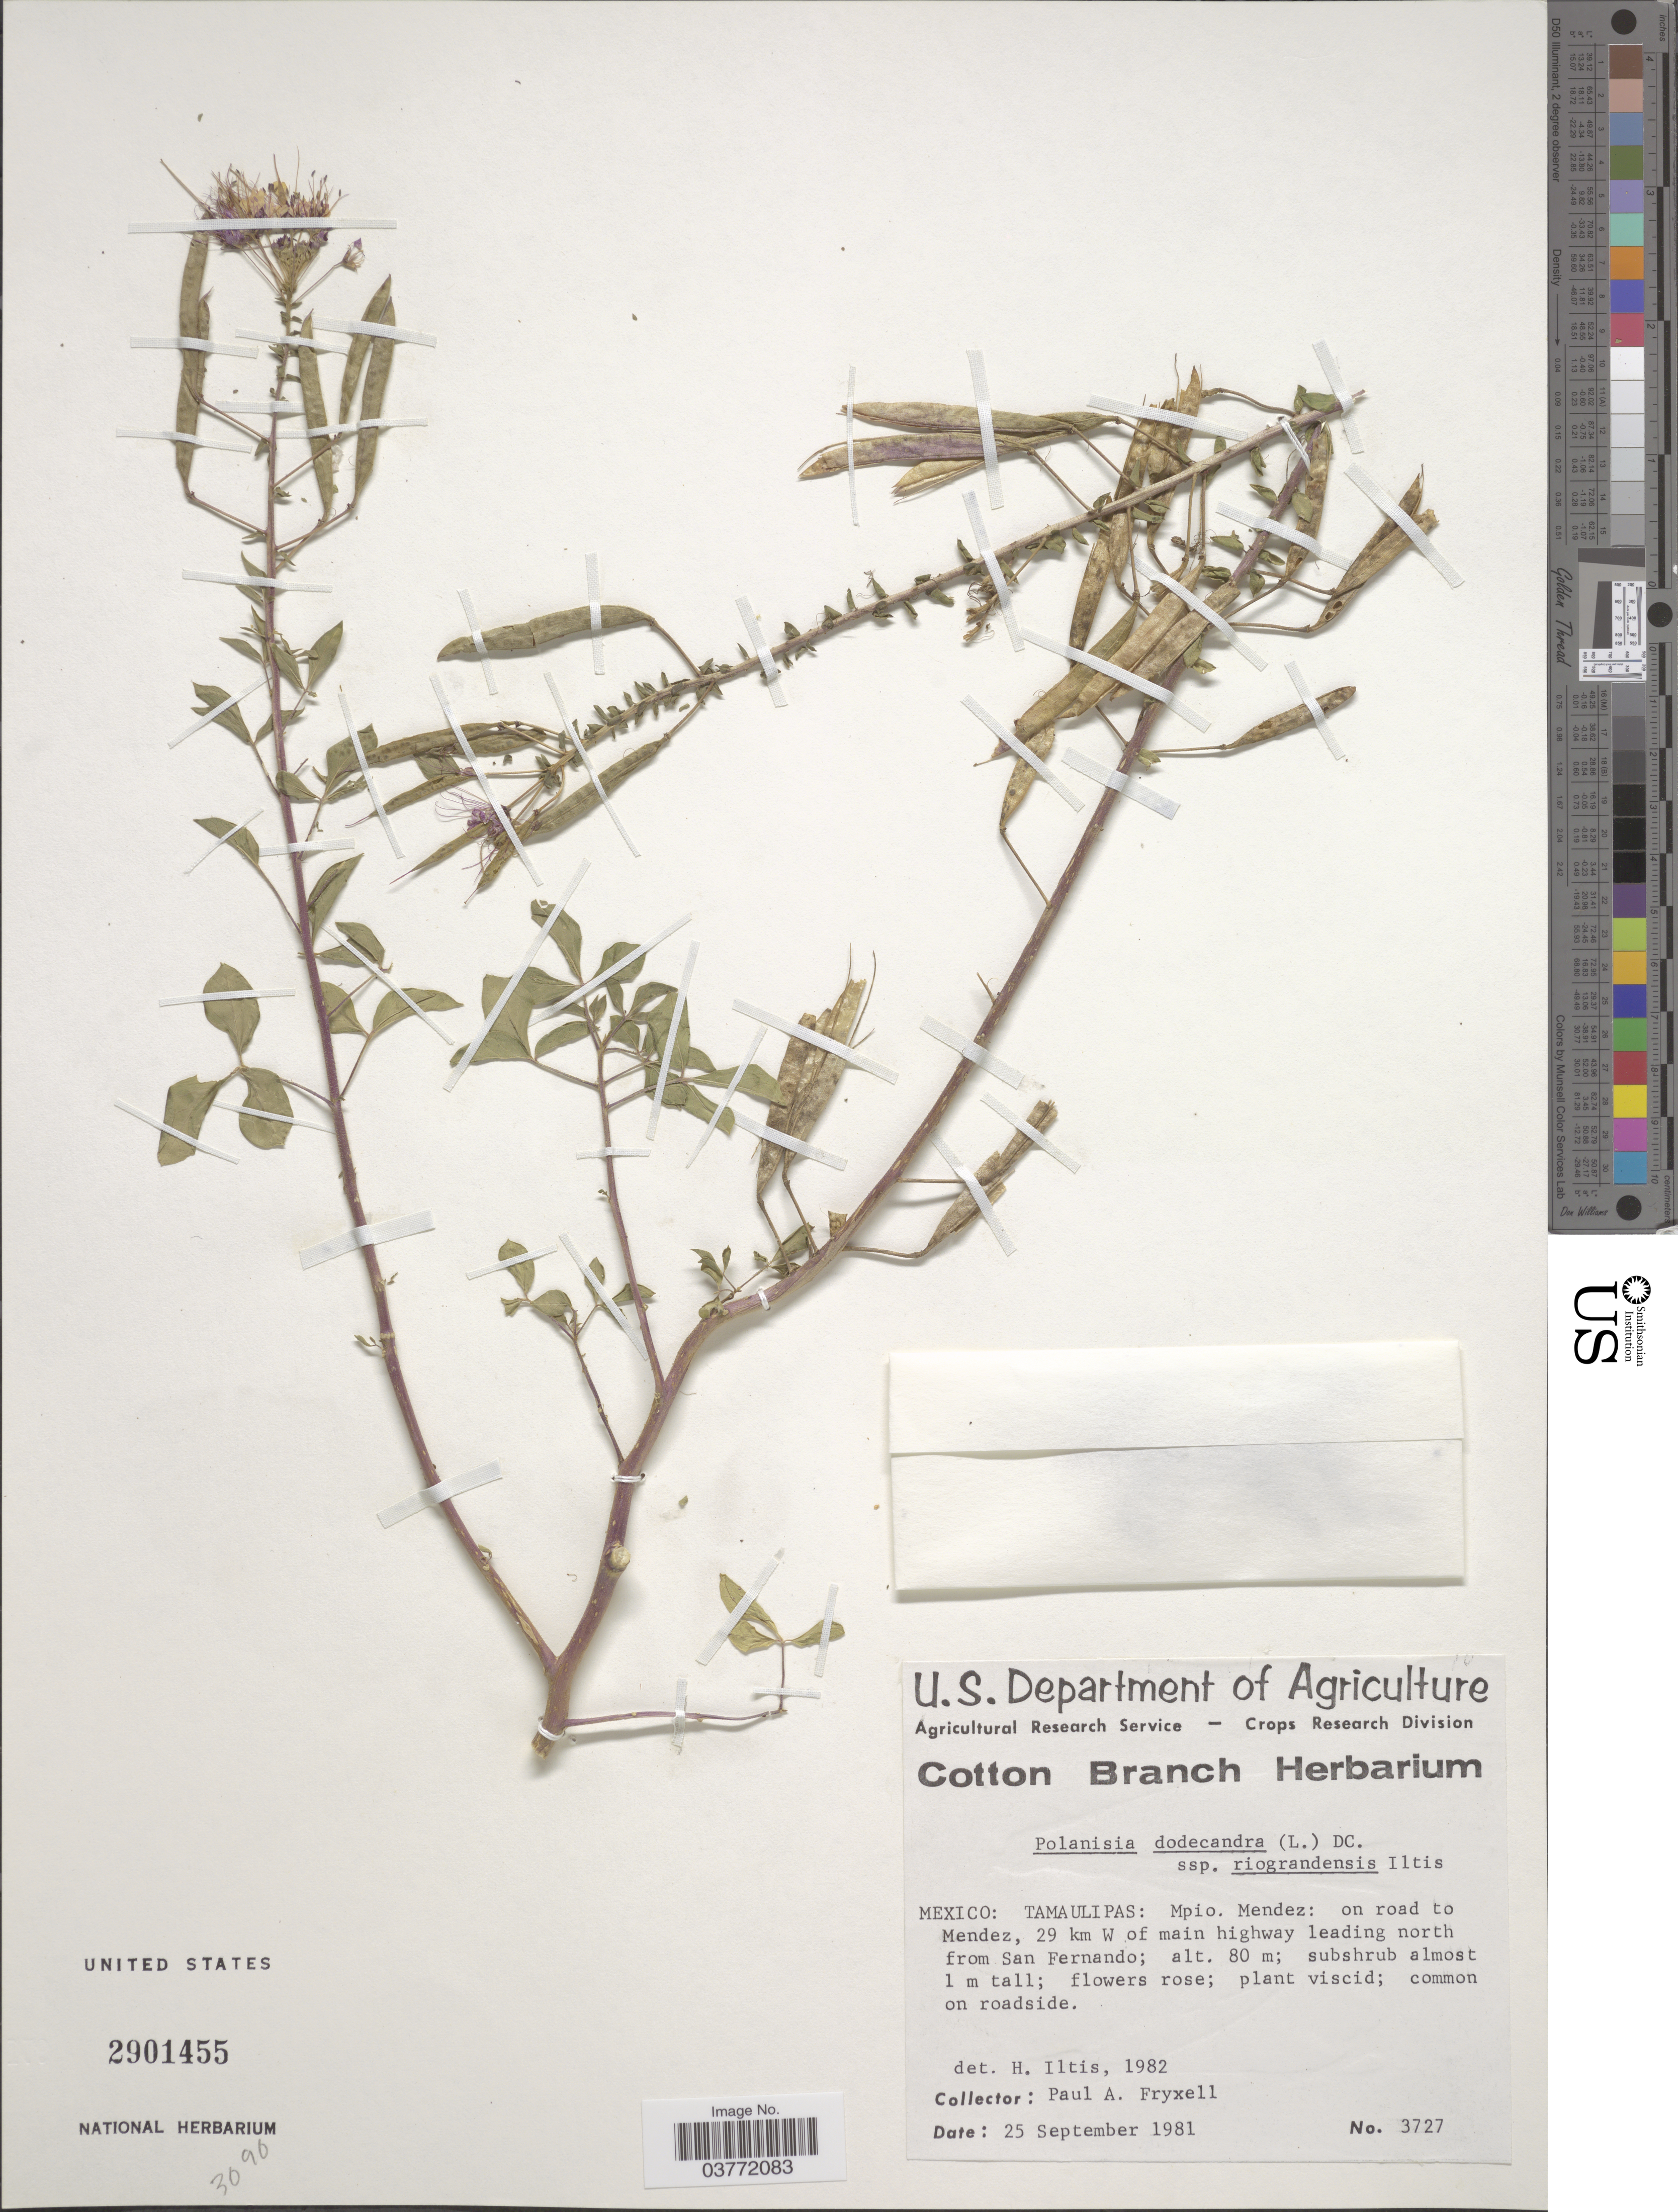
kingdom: Plantae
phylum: Tracheophyta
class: Magnoliopsida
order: Brassicales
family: Cleomaceae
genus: Polanisia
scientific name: Polanisia dodecandra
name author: (L.) DC.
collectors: P. A. Fryxell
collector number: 3727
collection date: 1981-09-25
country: Mexico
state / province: Tamaulipas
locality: Mpio. Mendez: on road to Mendez, 29 km W of main highway leading north from San Fernando.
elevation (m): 80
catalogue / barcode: US 2901455